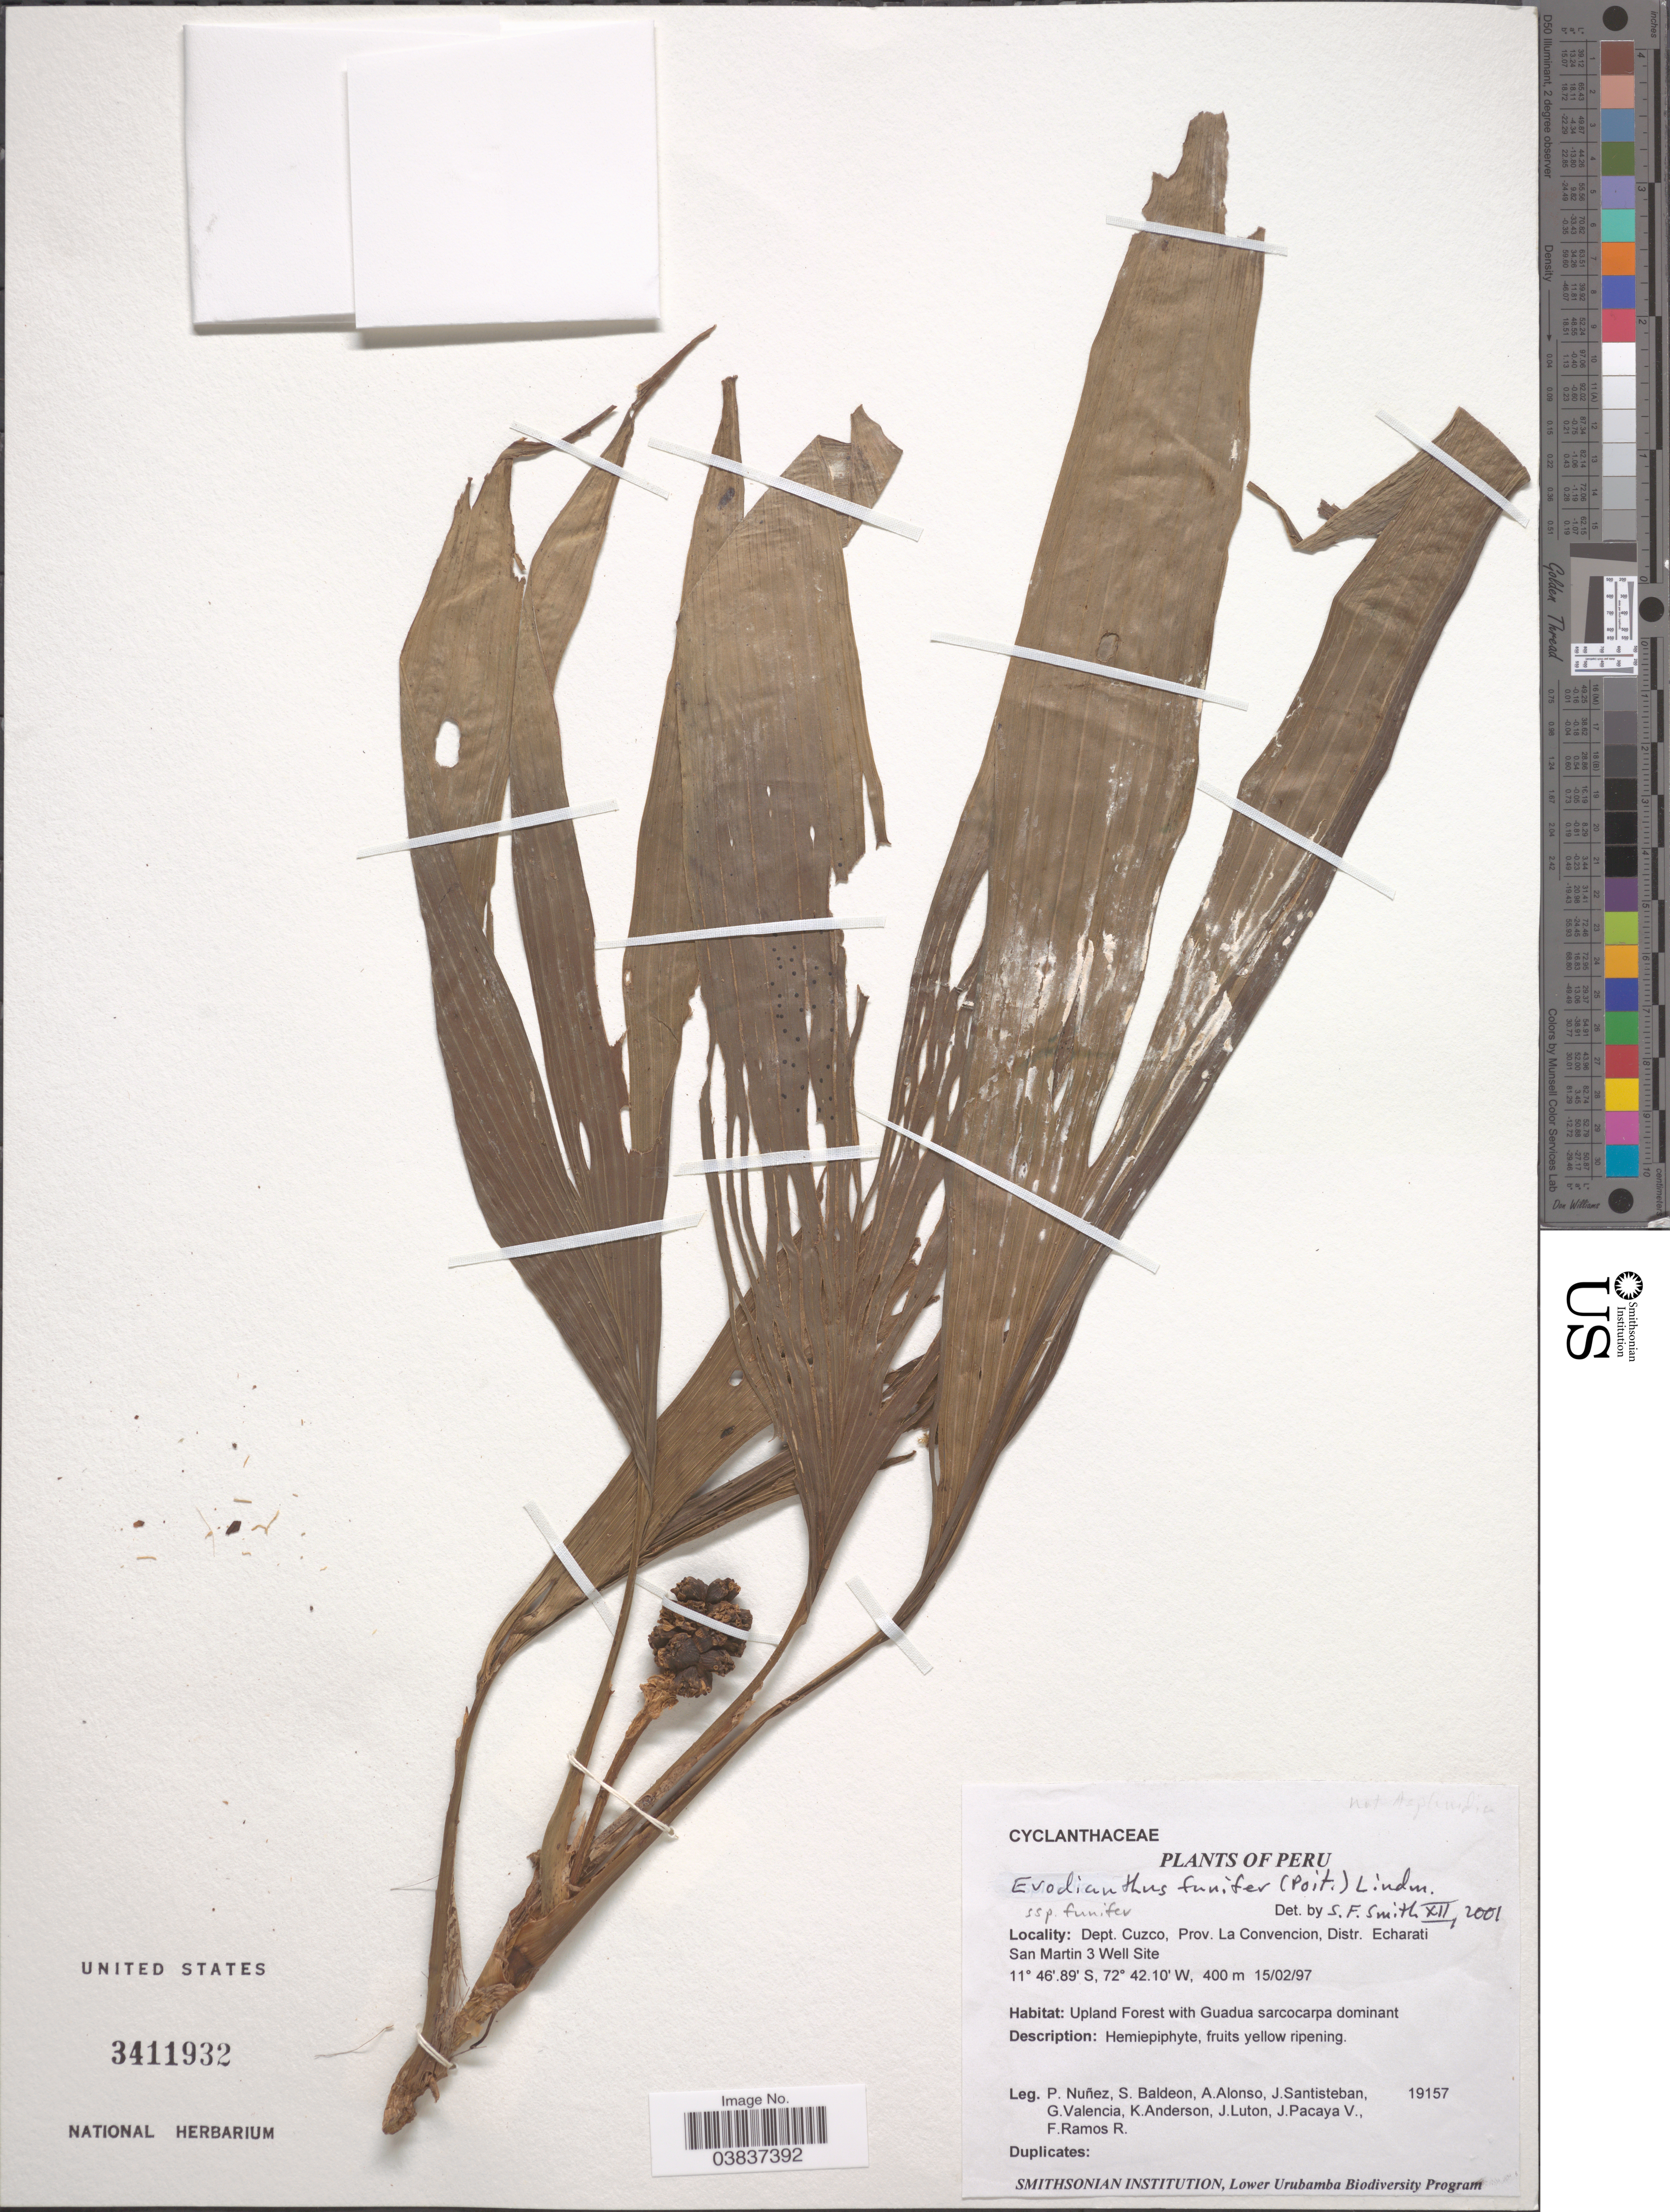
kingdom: Plantae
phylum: Tracheophyta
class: Liliopsida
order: Pandanales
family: Cyclanthaceae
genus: Evodianthus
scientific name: Evodianthus funifer subsp. funifer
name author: (Poit.) Lindm.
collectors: P. Nuñez V., S. Baldeon, A. Alonso, J. Santisteban & et al.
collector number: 19157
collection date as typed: Transcribed d/m/y: 15/2/97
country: Peru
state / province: Cusco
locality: Dept. Cuzco, Prov. La Convencion, Distr. Echarati. San Martin 3 Well Site.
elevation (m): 400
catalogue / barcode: US 3411932